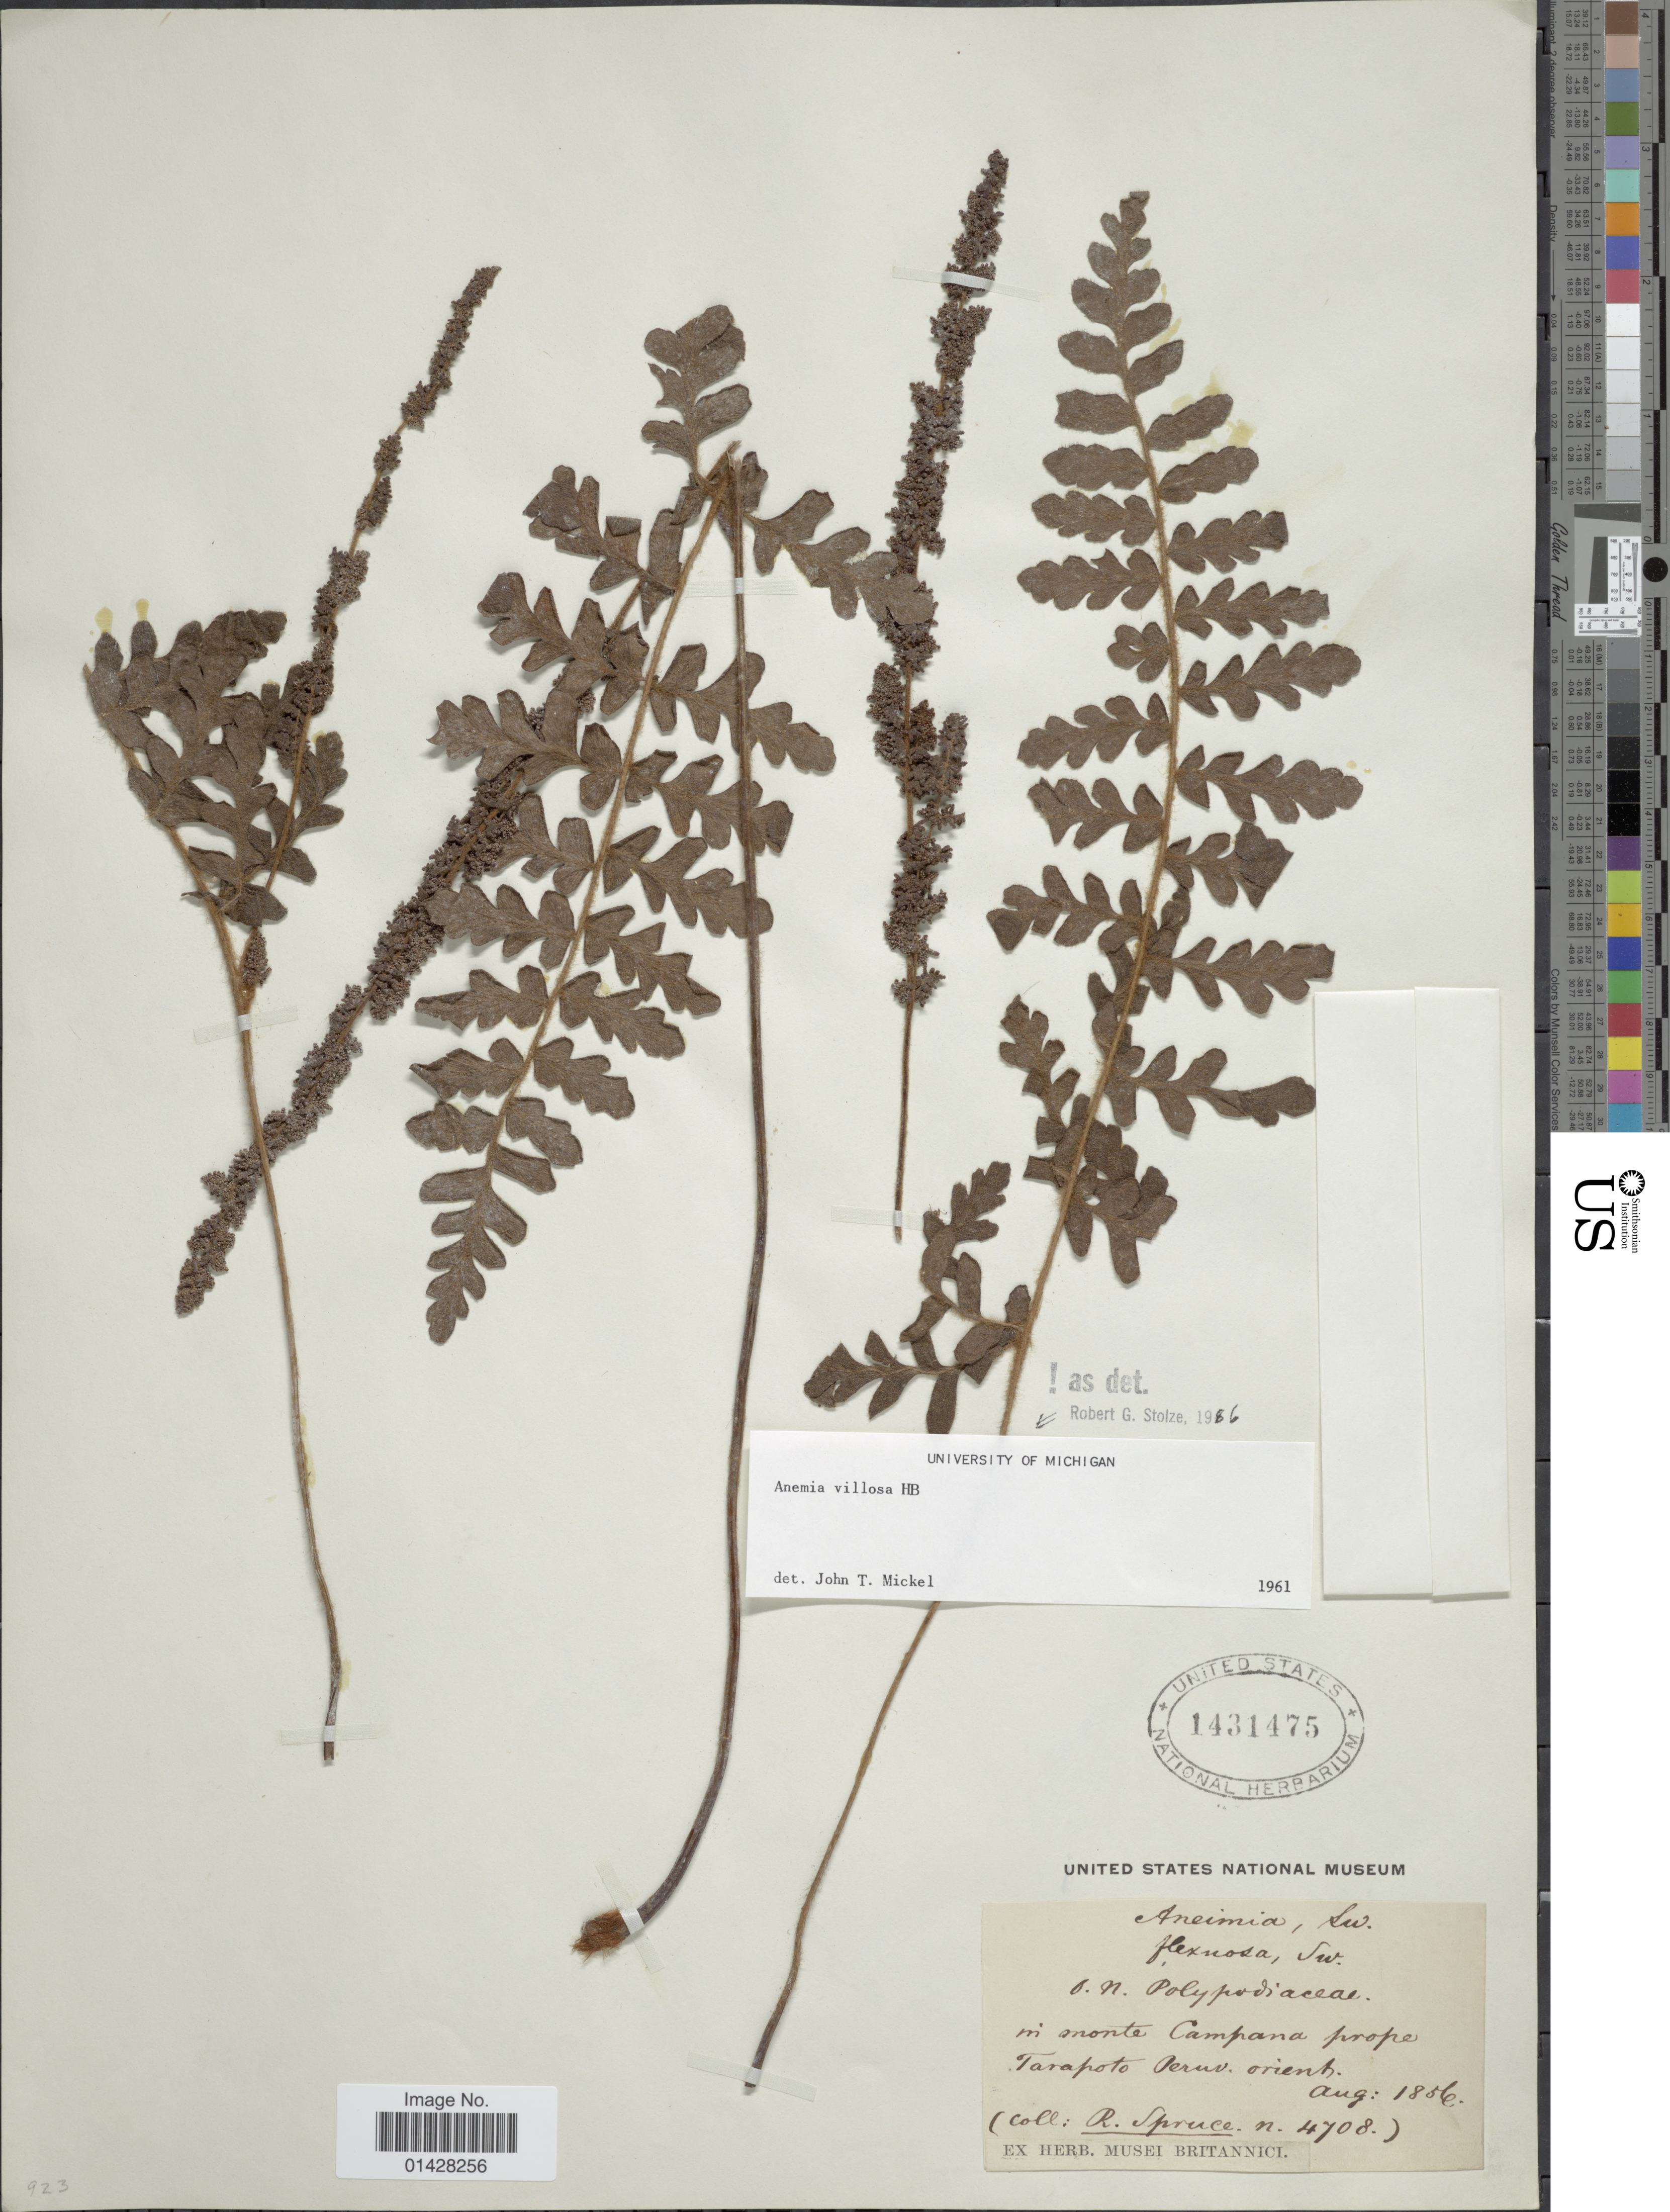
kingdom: Plantae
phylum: Tracheophyta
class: Polypodiopsida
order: Schizaeales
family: Anemiaceae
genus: Anemia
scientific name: Anemia villosa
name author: Humb. & Bonpl. ex Willd.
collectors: R. Spruce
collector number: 4708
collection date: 1856-08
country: Peru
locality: In monte Campana prope Tarapoto Peruv. orient.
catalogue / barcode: US 1431475